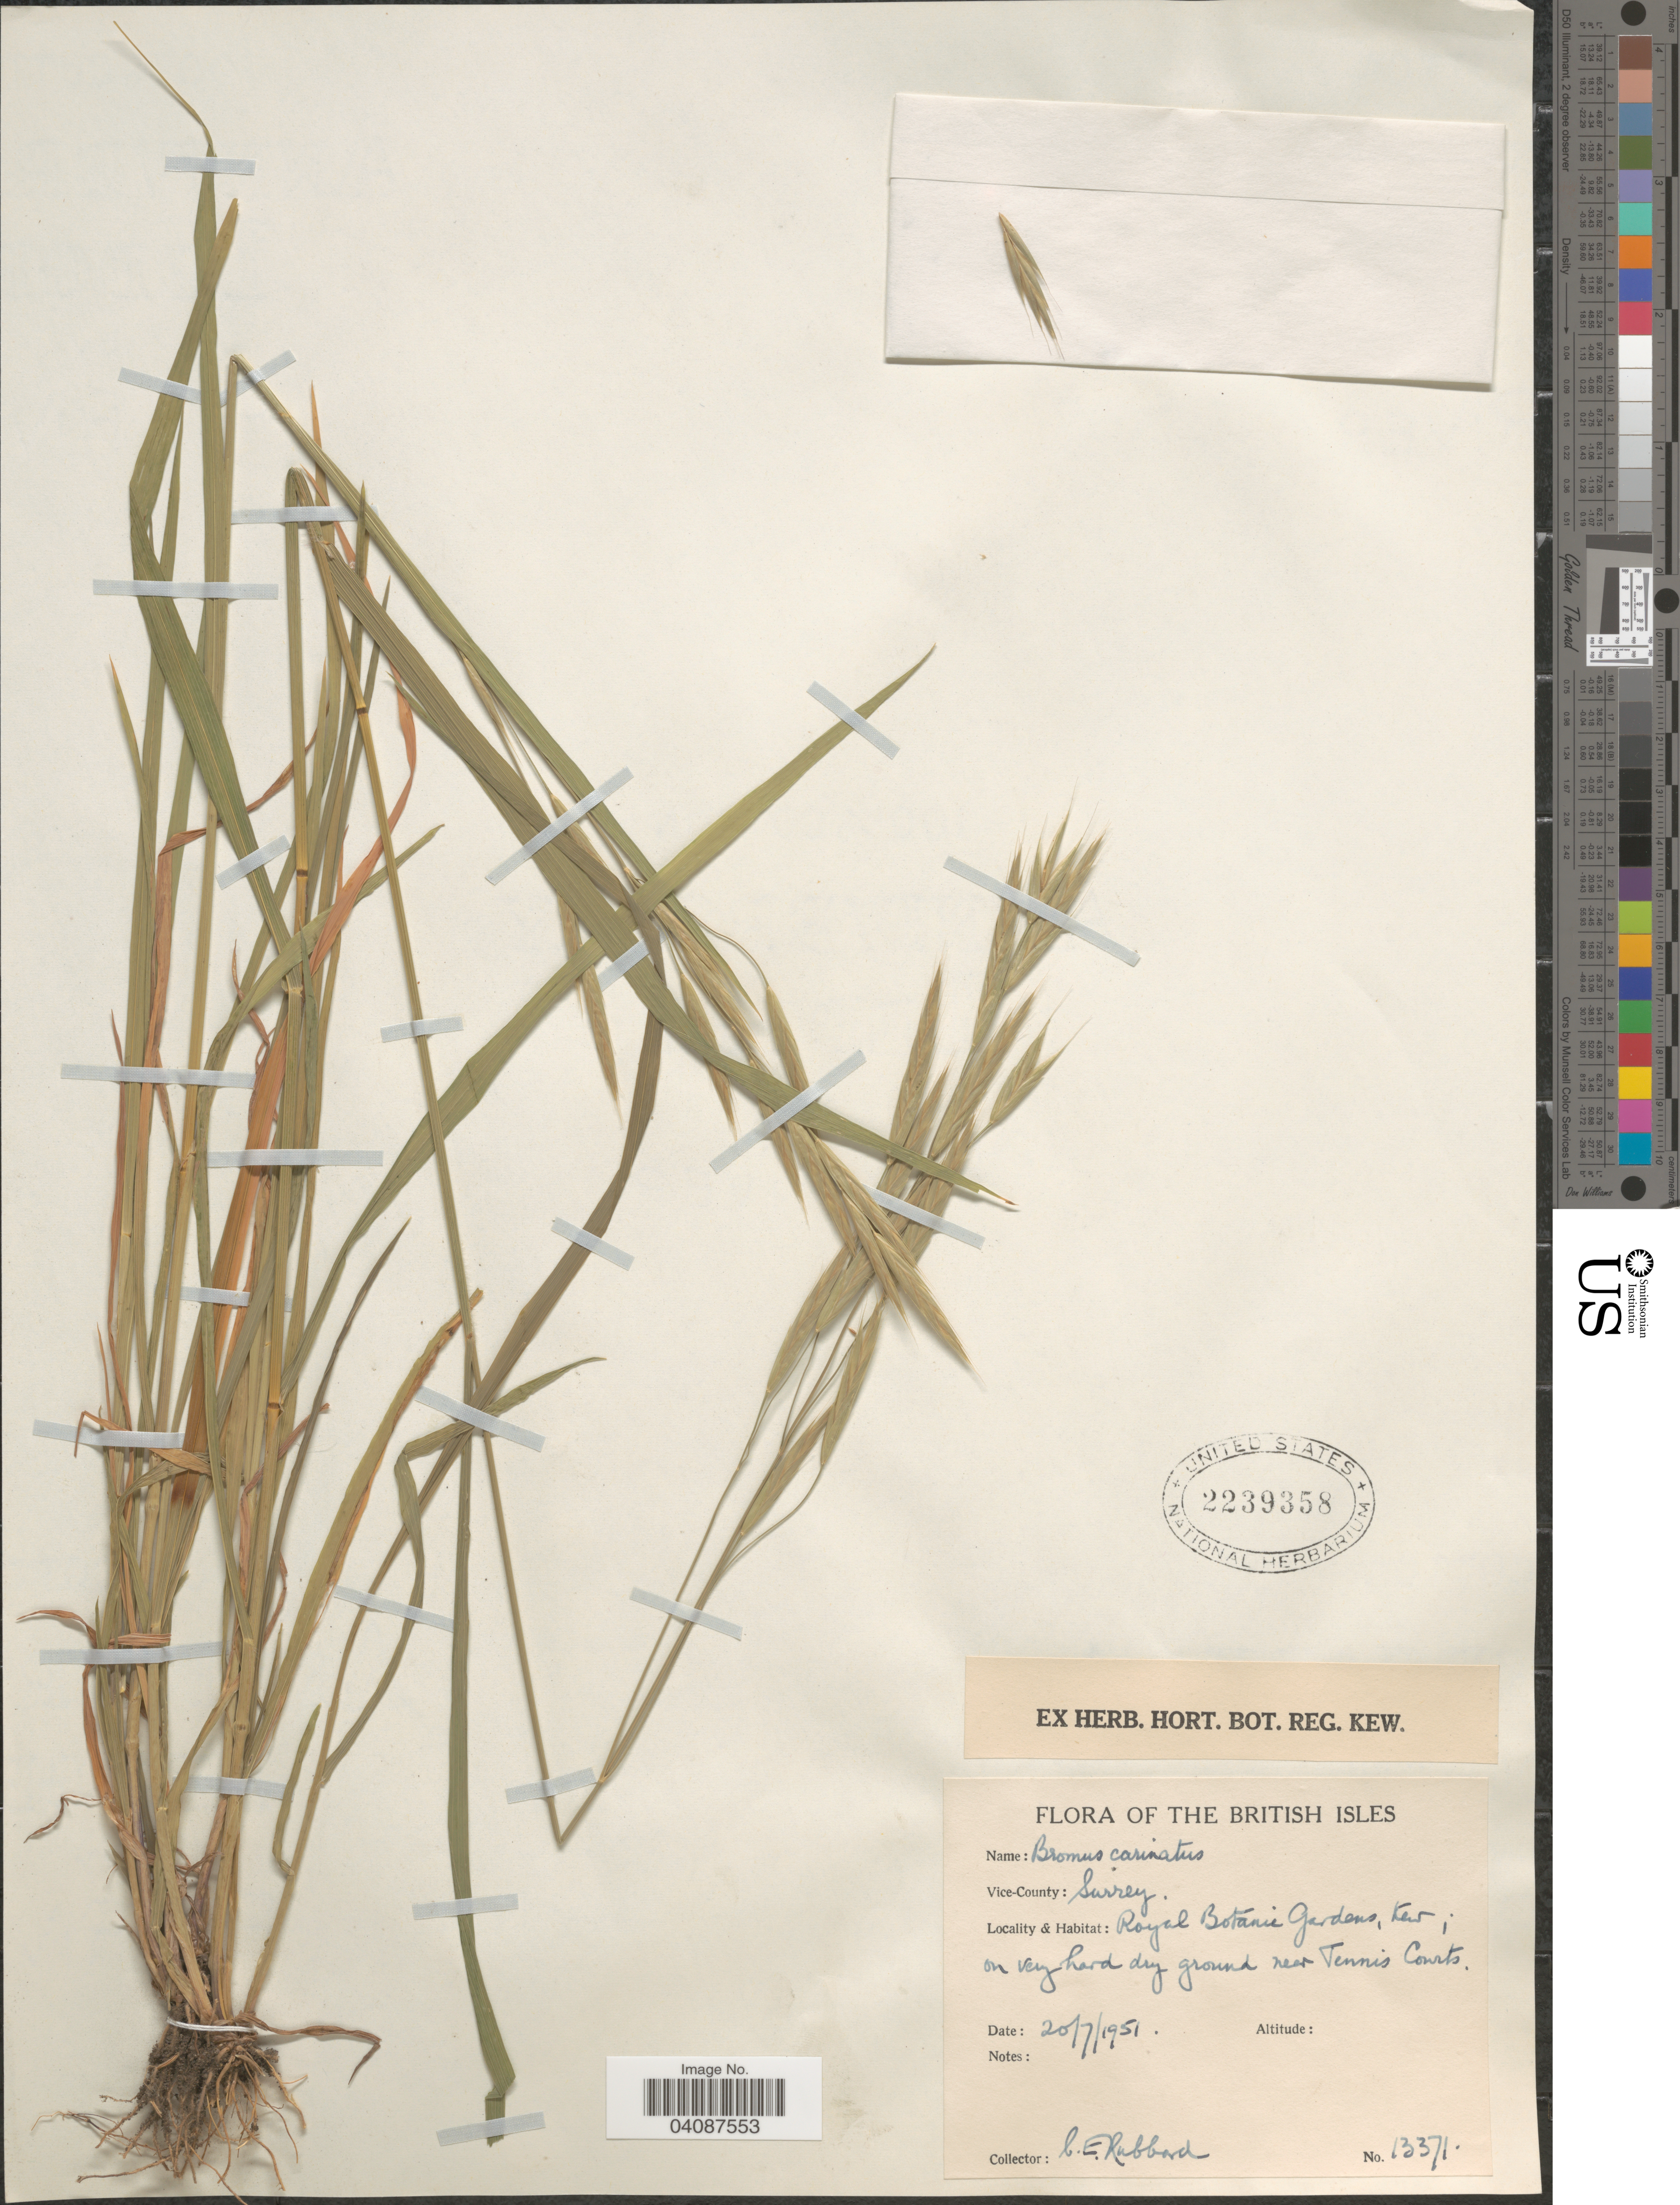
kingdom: Plantae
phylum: Tracheophyta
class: Liliopsida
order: Poales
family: Poaceae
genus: Bromus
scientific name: Bromus carinatus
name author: Hook. & Arn.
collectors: C. E. Hubbard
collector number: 13371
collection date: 1951-07-20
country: United Kingdom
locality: British Isles. Vice-County: Surrey. Royal Botanic Garden, Kew; on very hard dry ground near Tennis Courts.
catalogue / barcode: US 2239358